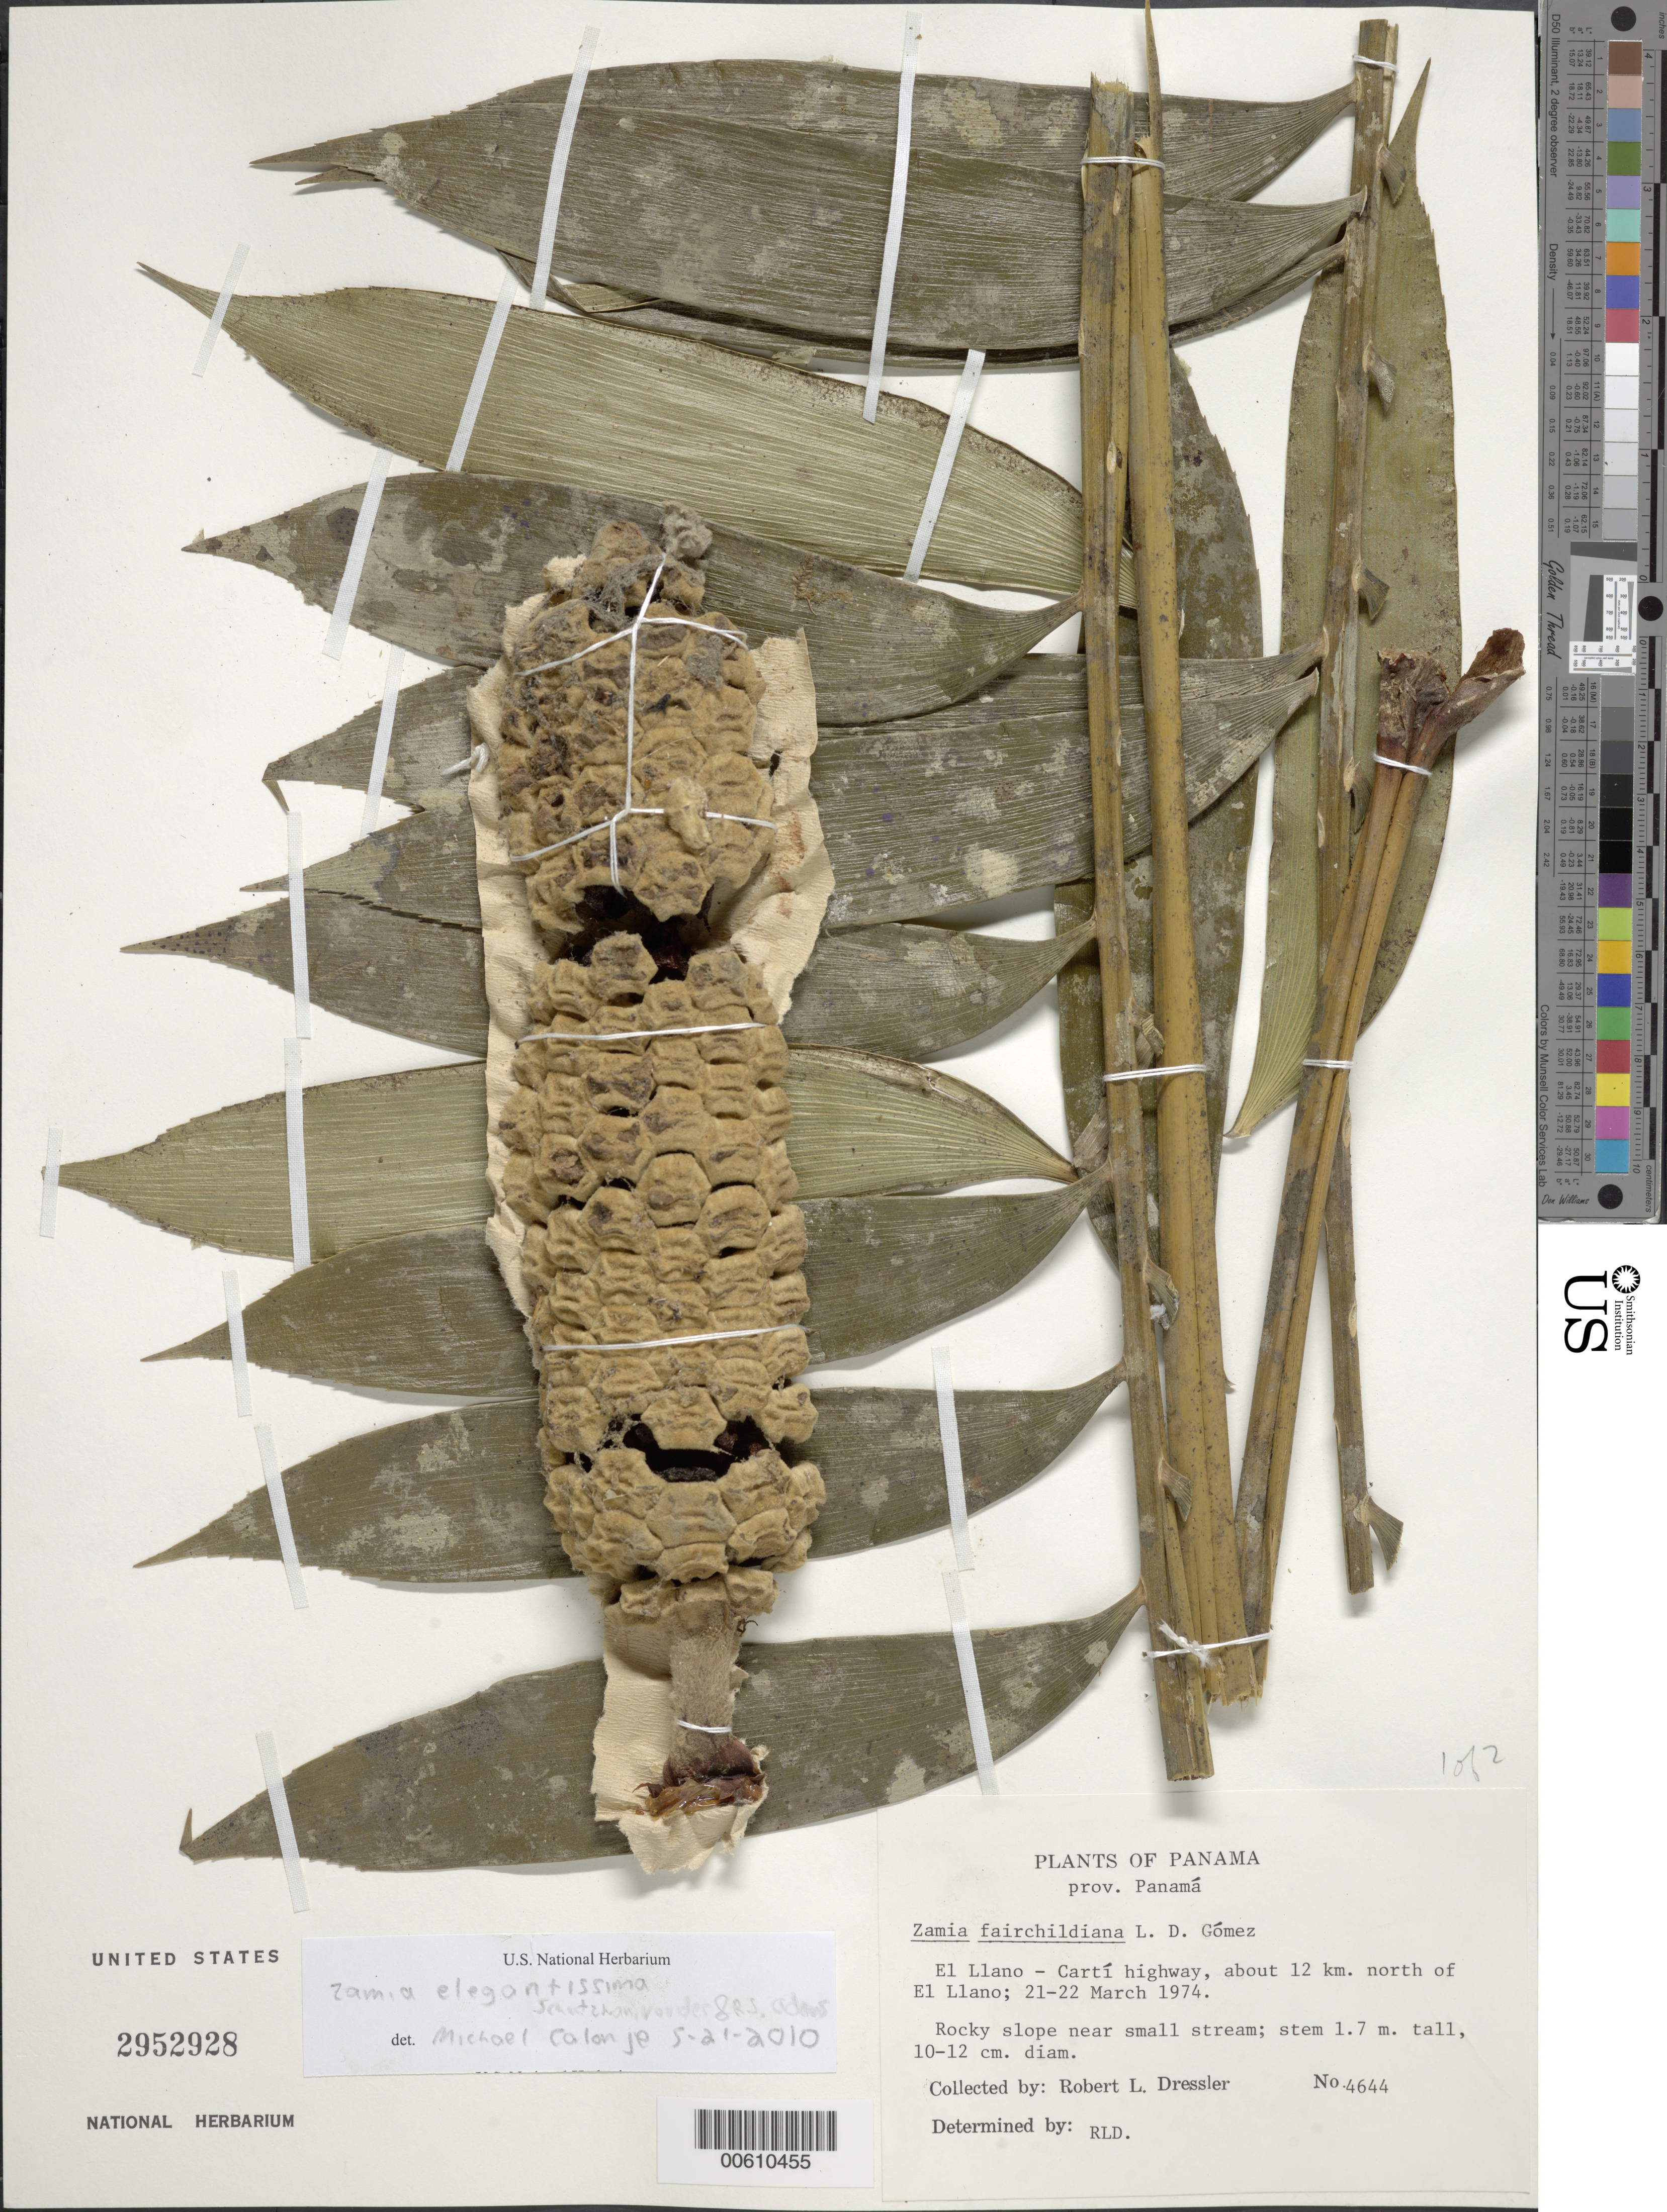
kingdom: Plantae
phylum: Tracheophyta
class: Cycadopsida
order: Cycadales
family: Zamiaceae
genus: Zamia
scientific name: Zamia elegantissima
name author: Schutzman, Vovides & R.S. Adams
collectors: R. Dressler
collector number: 4644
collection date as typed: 21 Mar 1974 to 22 Mar 1974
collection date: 1974-03-21/1974-03-22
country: Panama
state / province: Panamá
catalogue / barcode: US 2952928